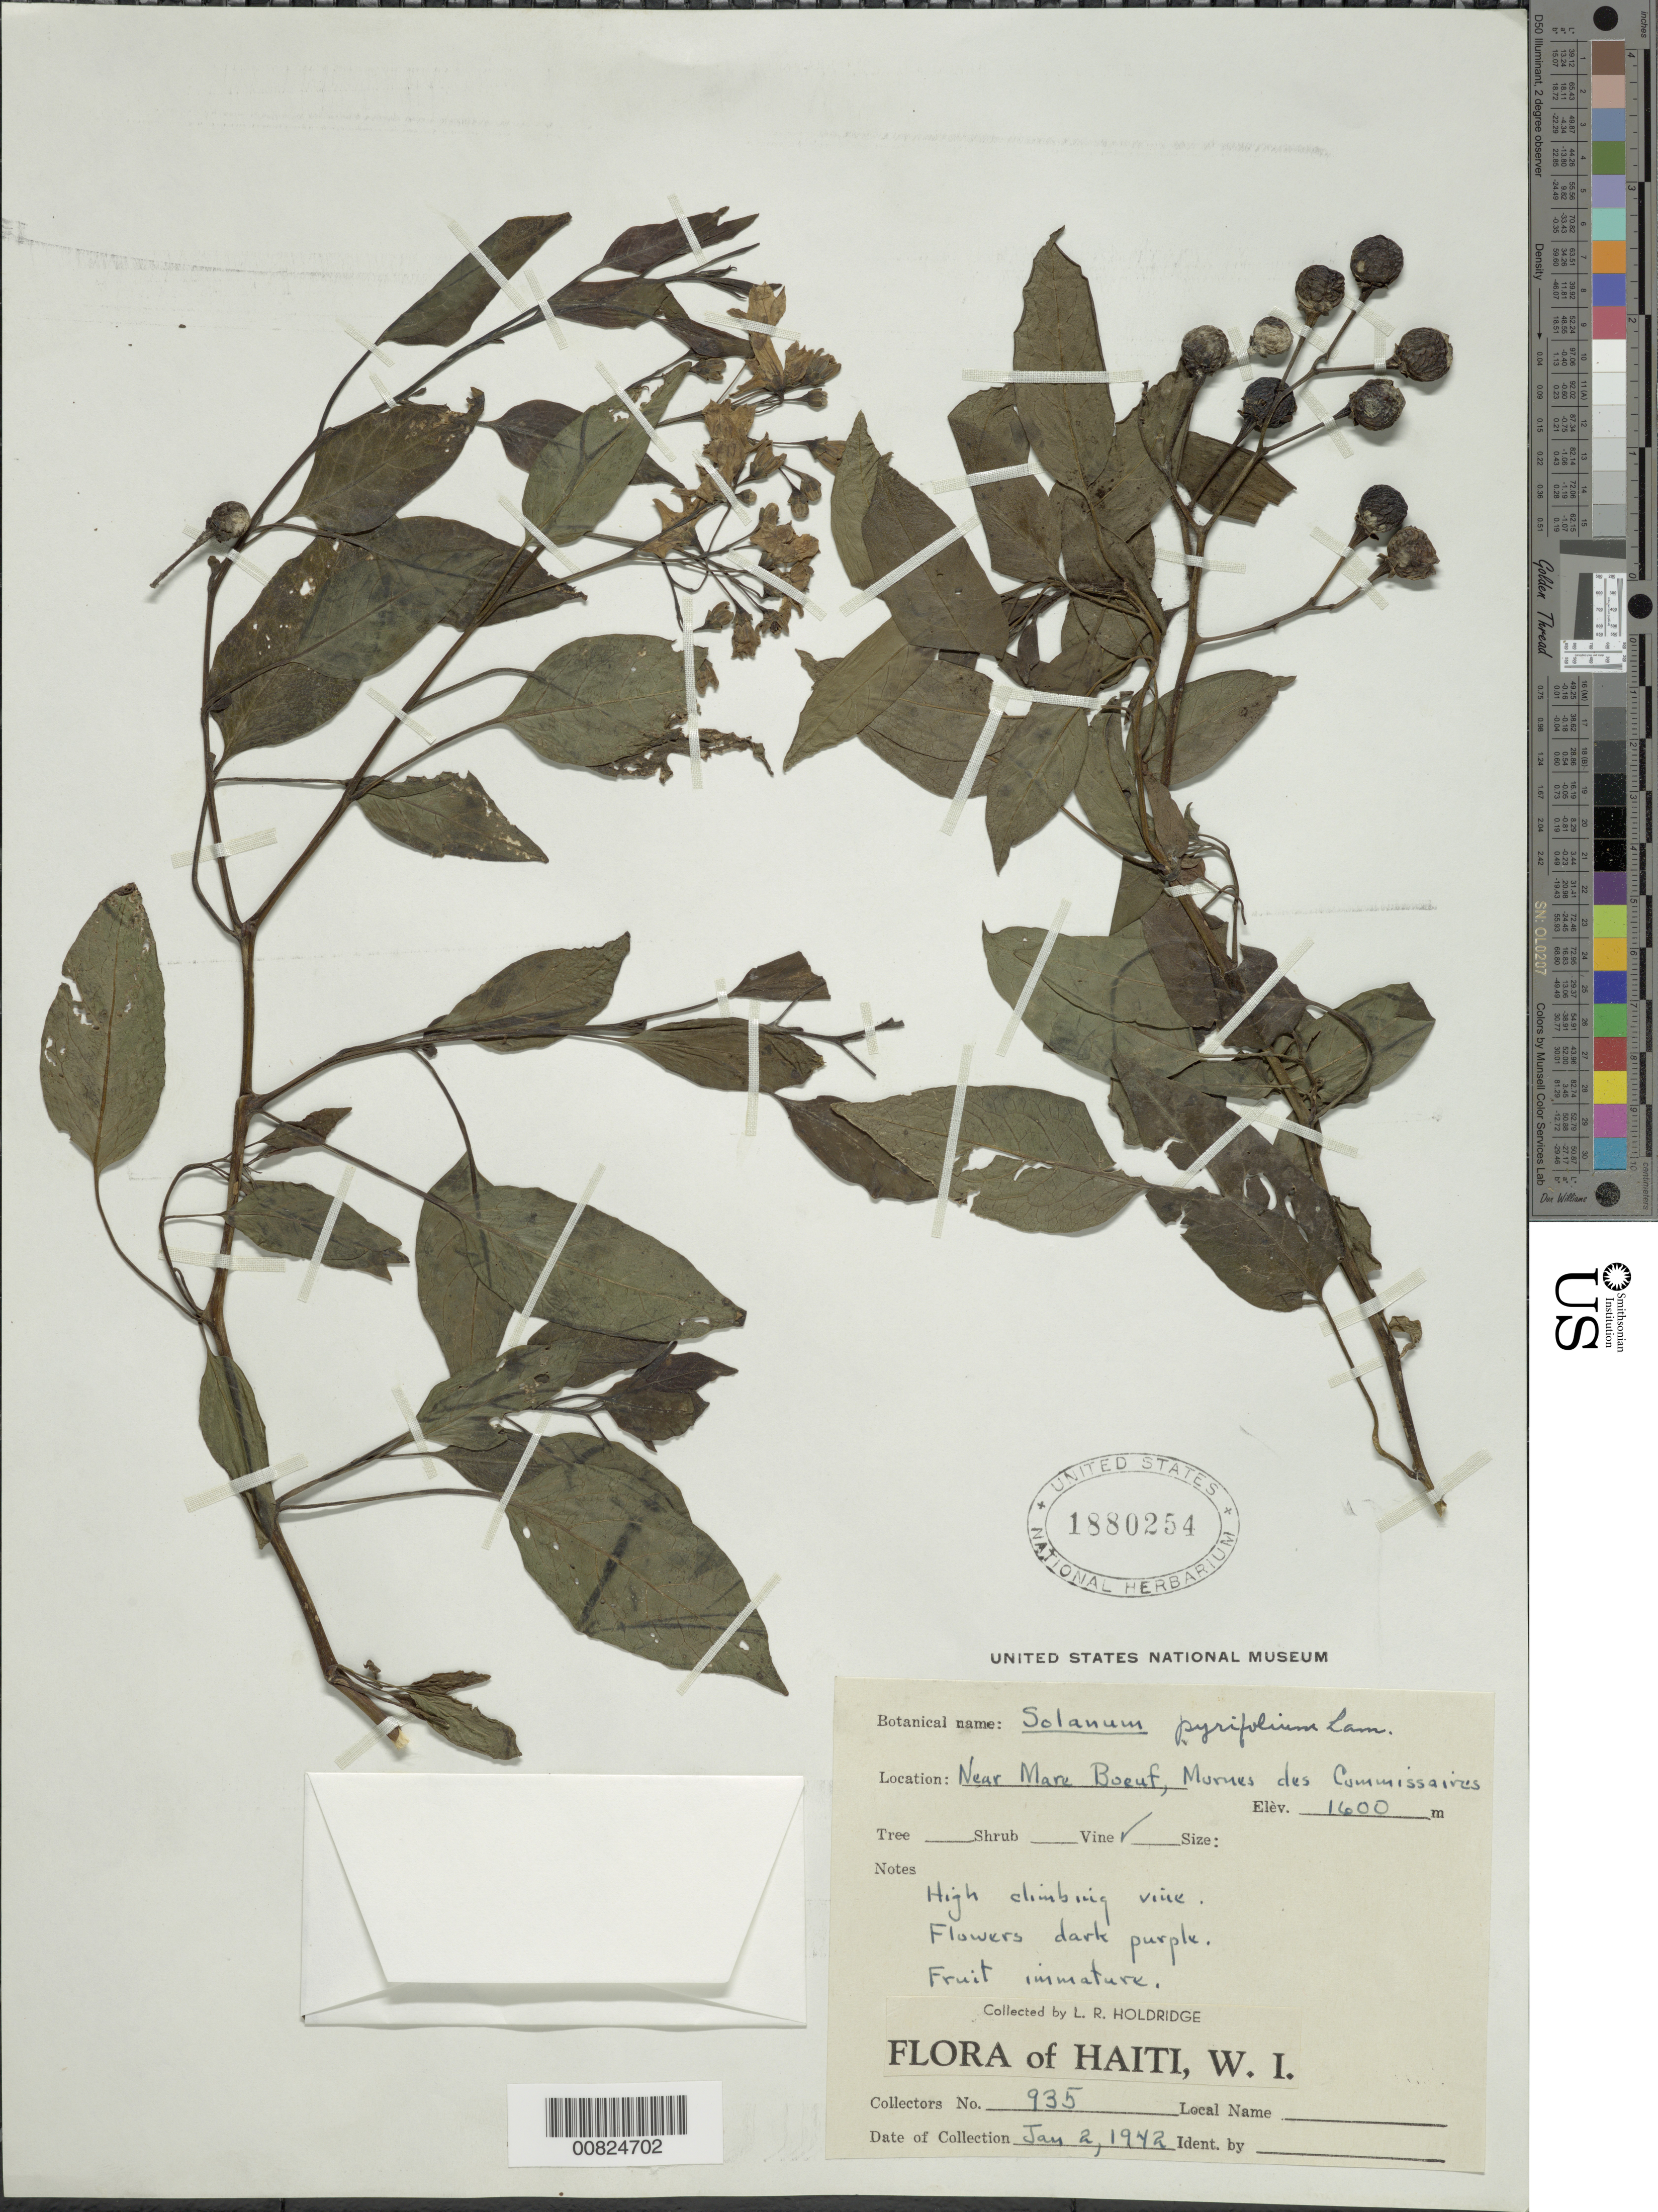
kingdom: Plantae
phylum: Tracheophyta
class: Magnoliopsida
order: Solanales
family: Solanaceae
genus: Solanum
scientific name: Solanum pyrifolium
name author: Lam.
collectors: L. Holdridge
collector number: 935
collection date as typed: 02 Jan 1942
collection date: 1942-01-02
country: Haiti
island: Hispaniola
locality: Near Mare Boeuf, Mornes des Commissaires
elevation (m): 1600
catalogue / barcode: US 1880254